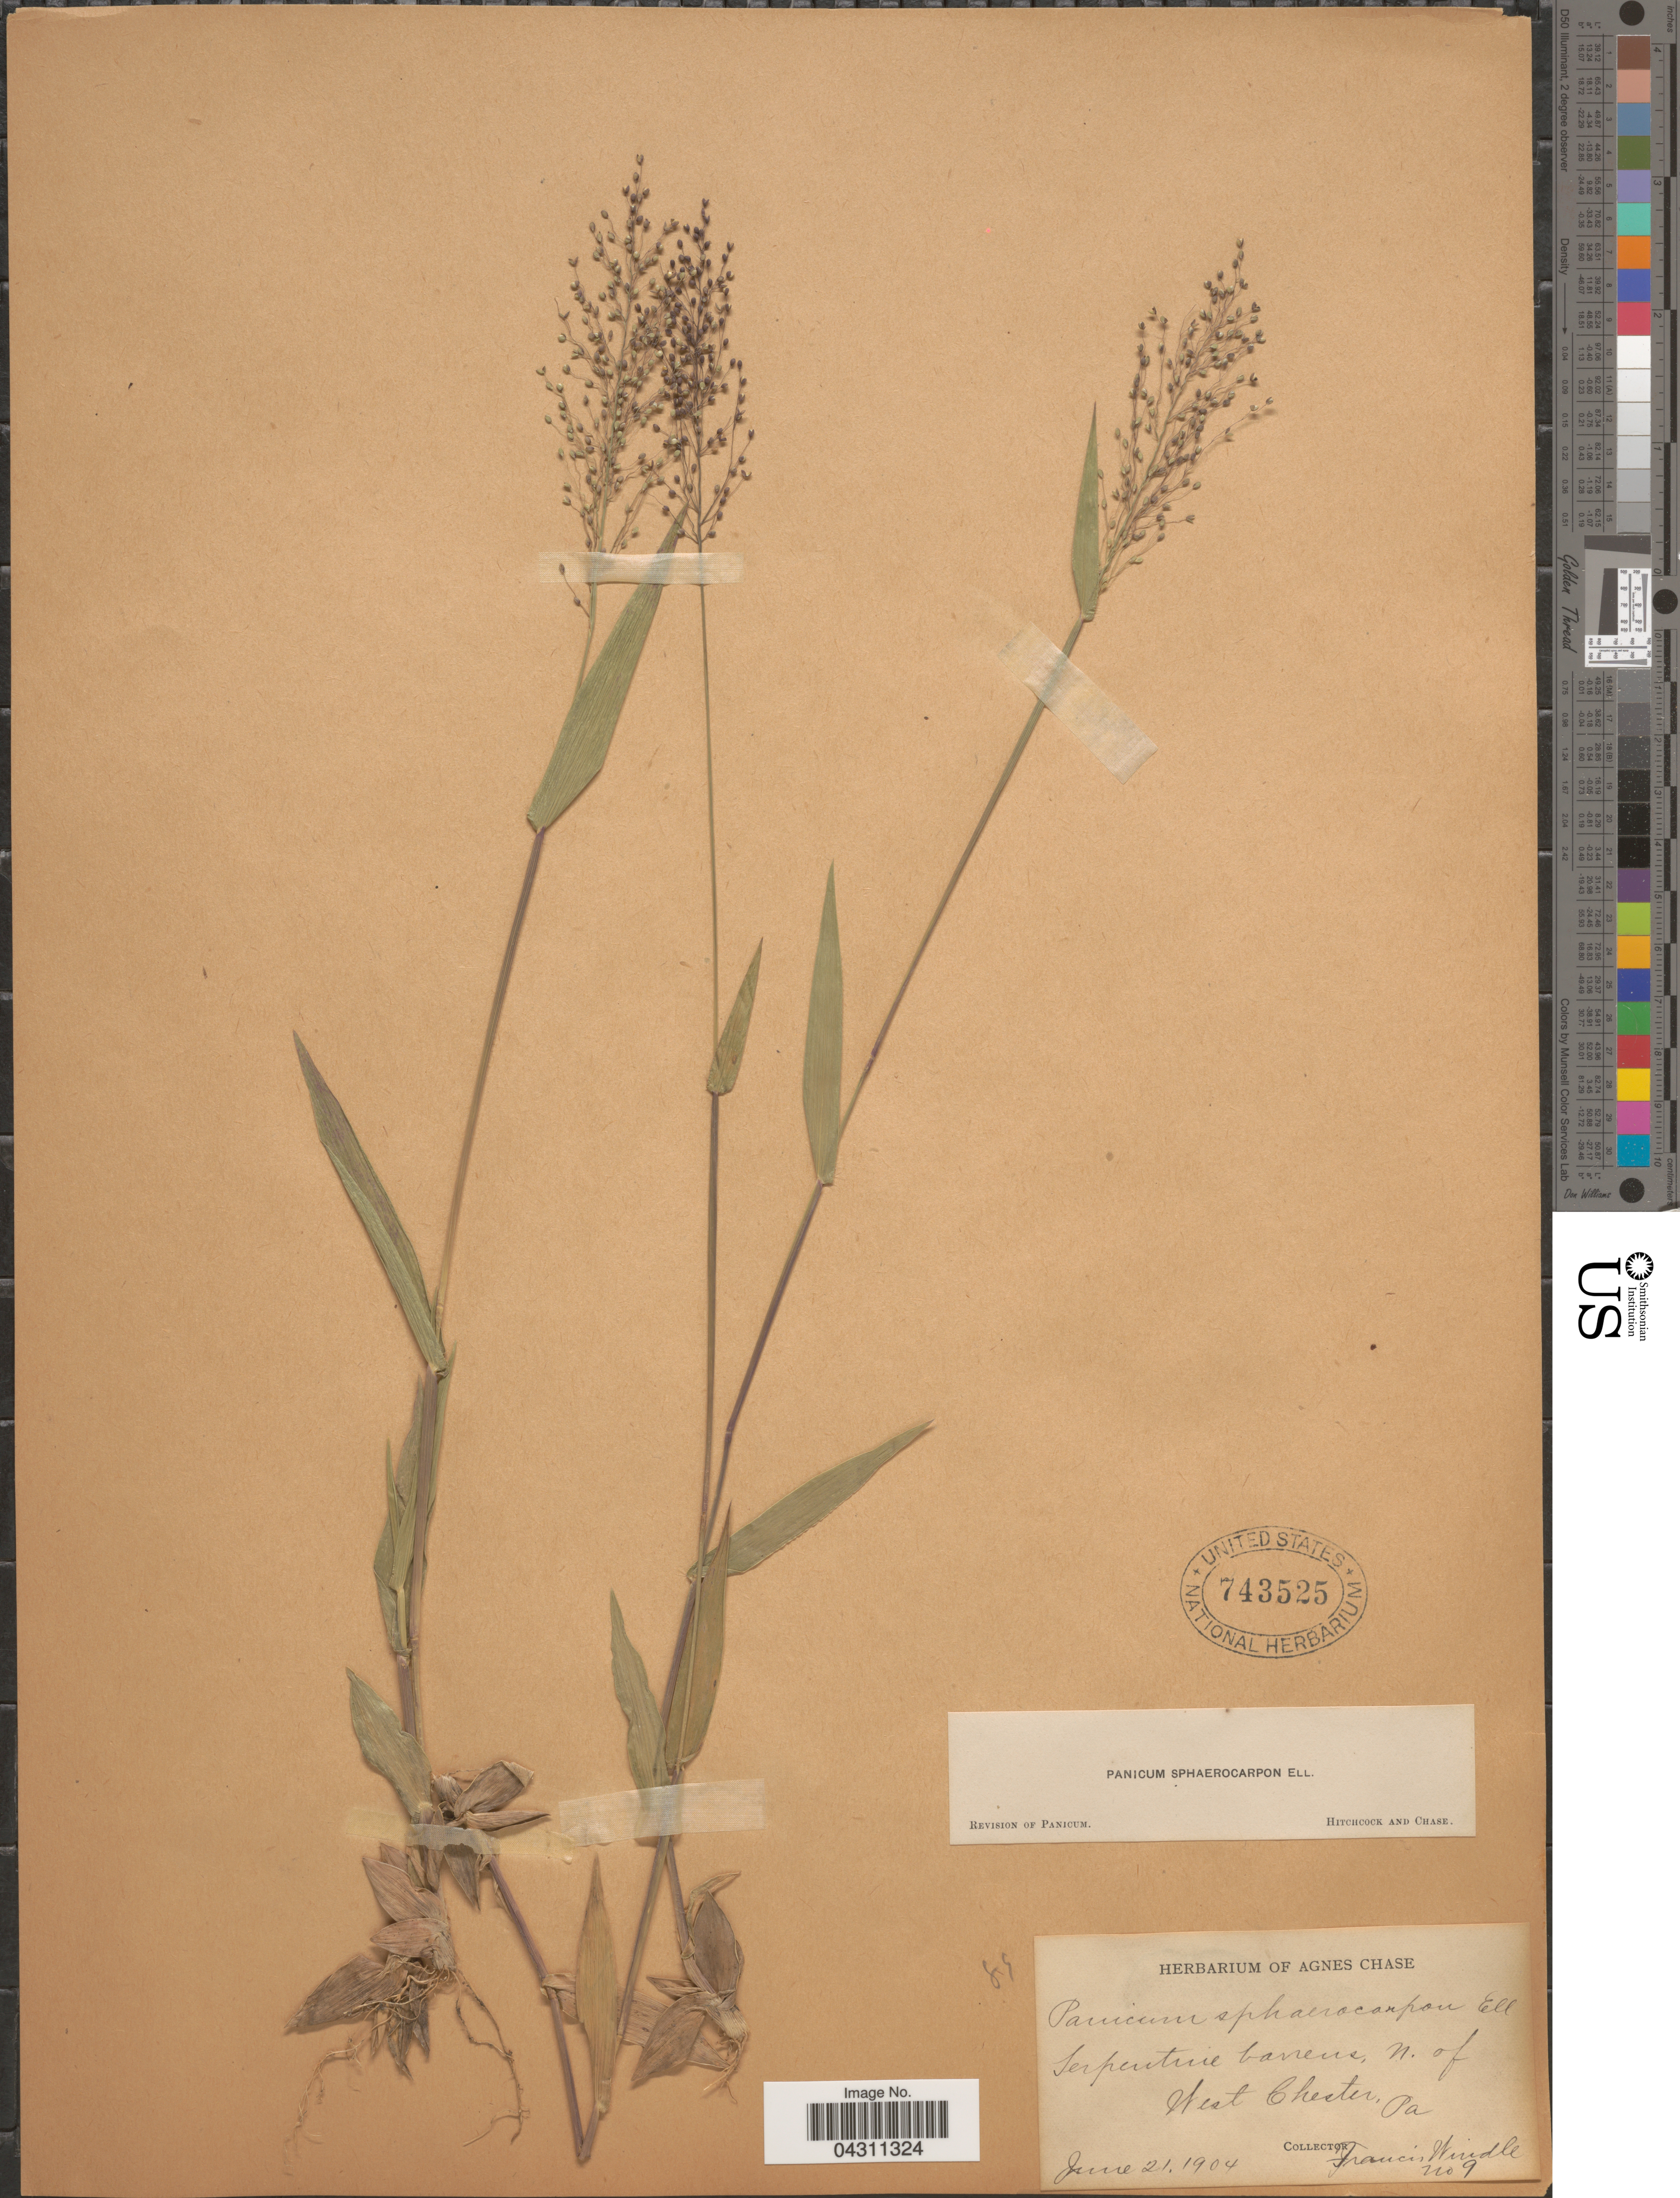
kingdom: Plantae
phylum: Tracheophyta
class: Liliopsida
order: Poales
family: Poaceae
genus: Dichanthelium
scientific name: Dichanthelium sphaerocarpon var. sphaerocarpon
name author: (Elliott) Gould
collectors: F. Windle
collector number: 9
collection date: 1904-06-21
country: United States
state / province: Pennsylvania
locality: Serpentine barrens, N. of West Chester.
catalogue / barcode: US 743525